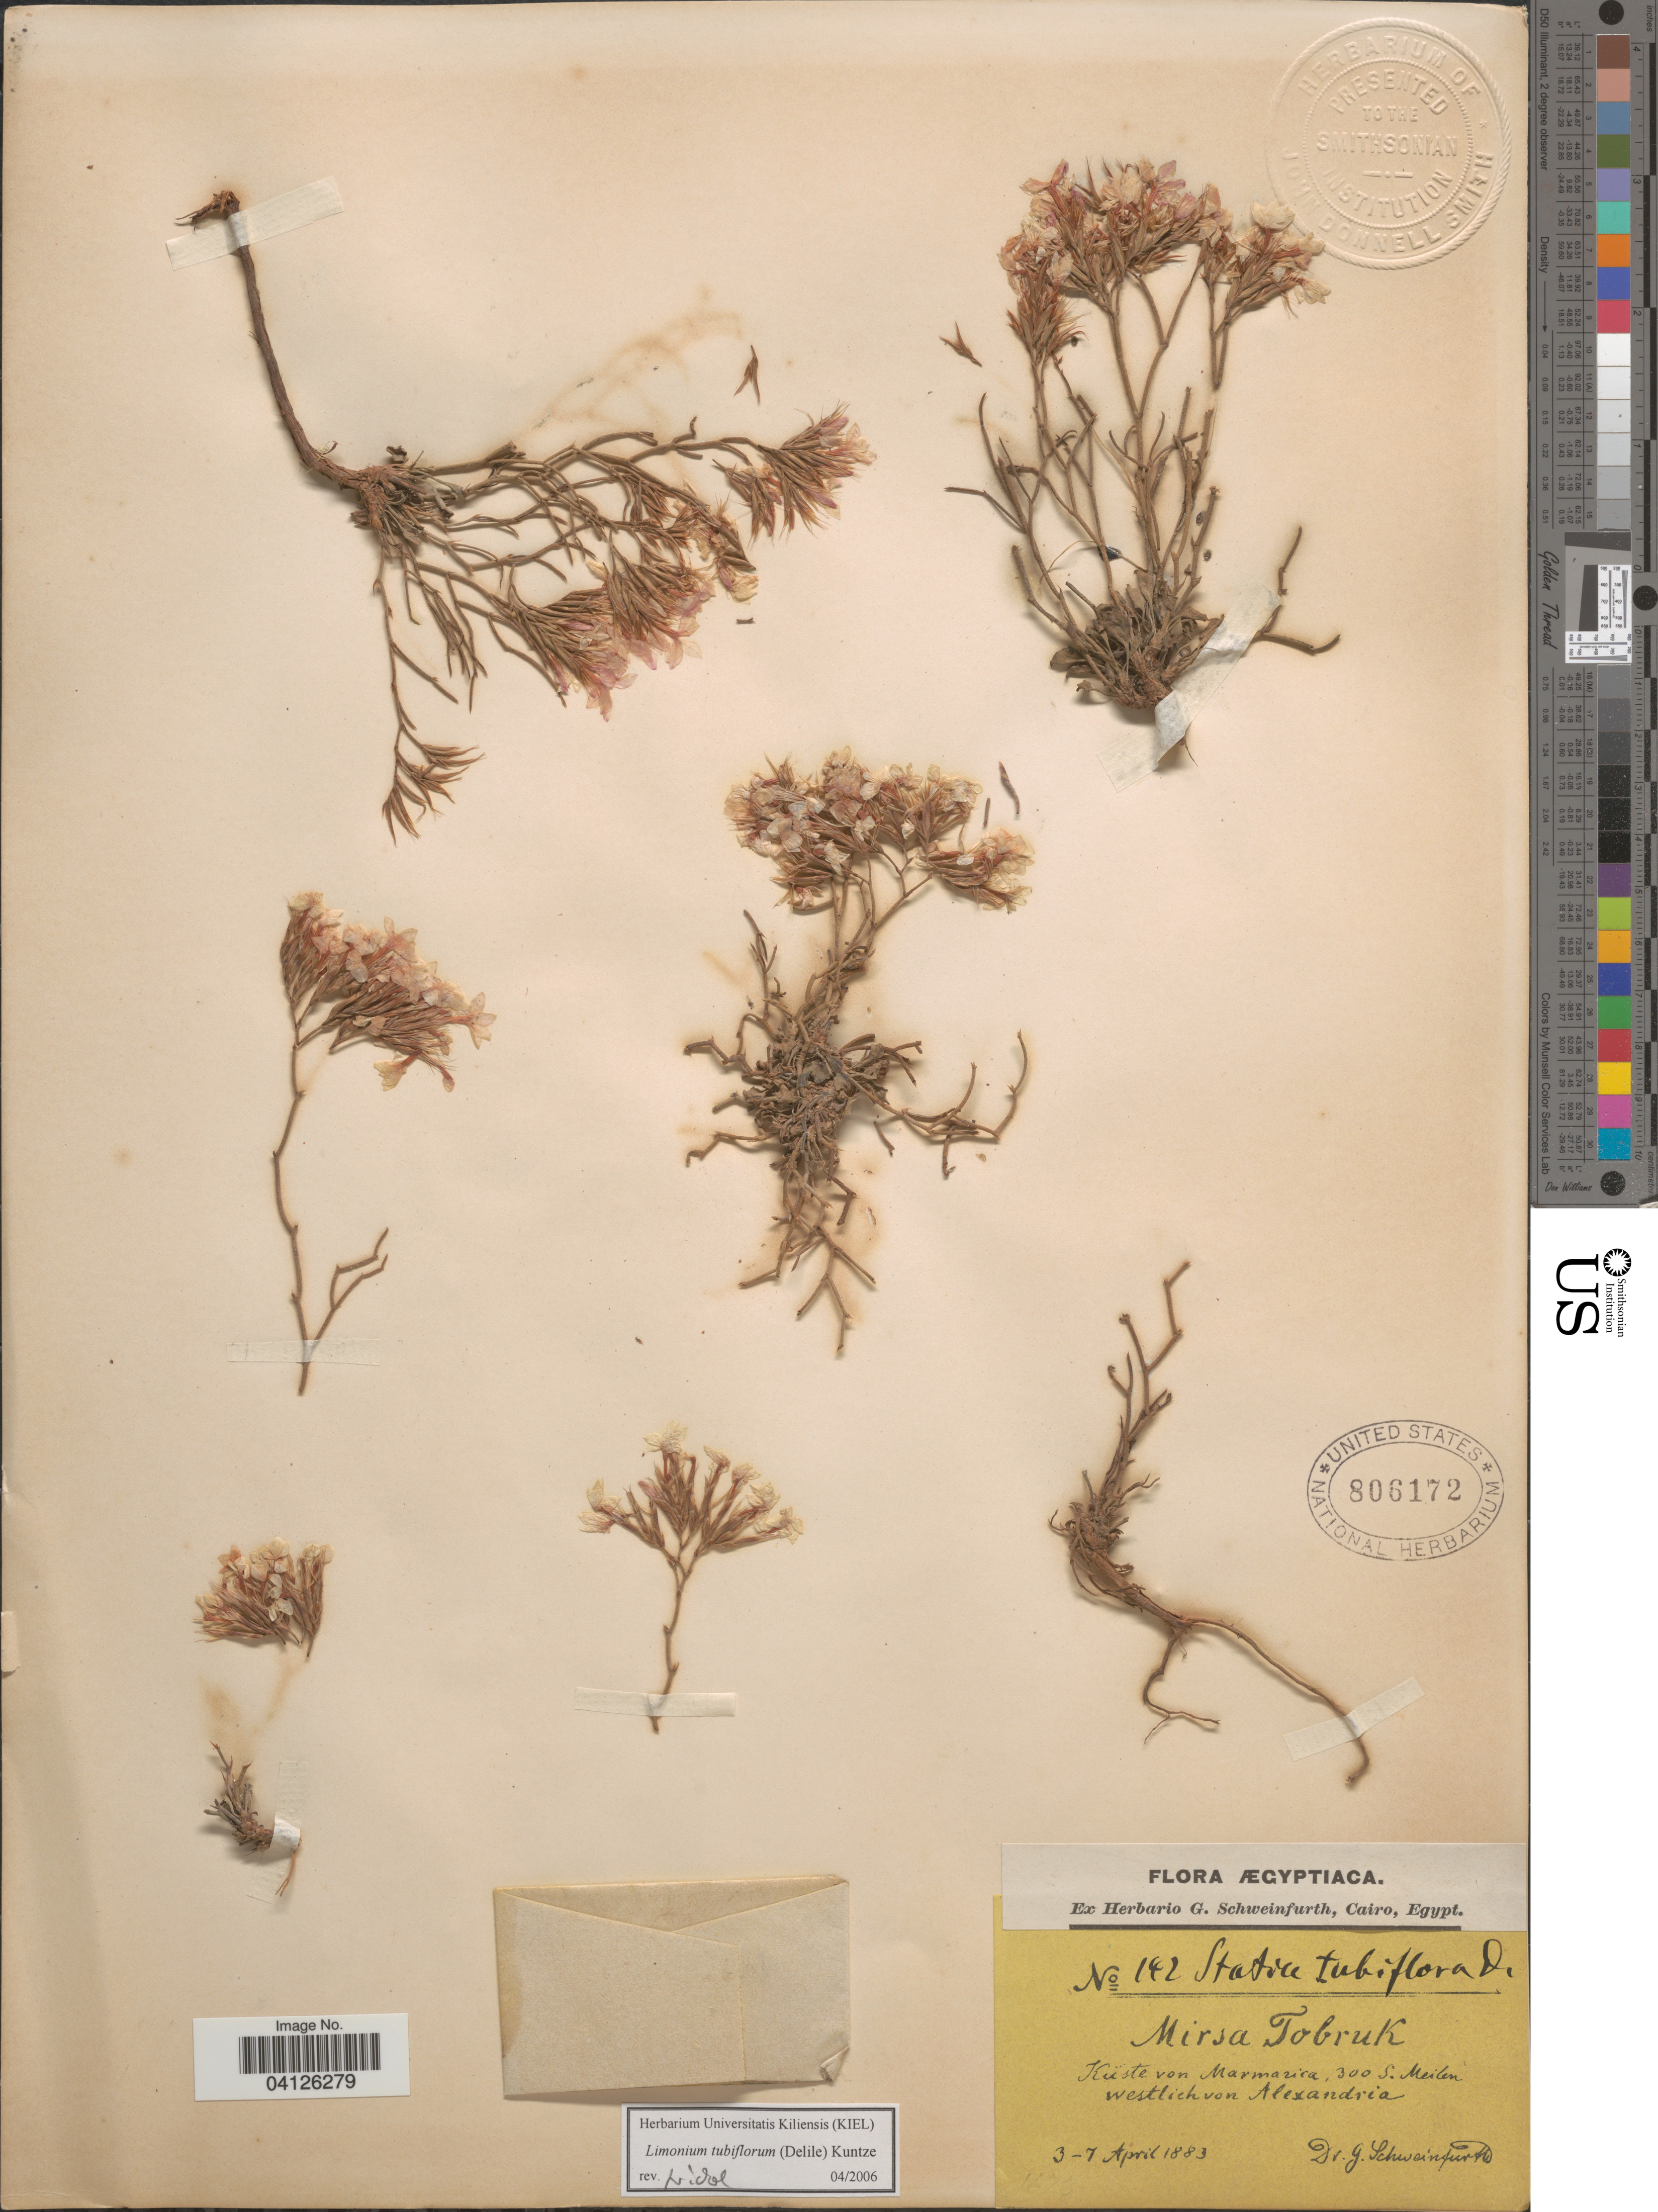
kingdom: Plantae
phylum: Tracheophyta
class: Magnoliopsida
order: Caryophyllales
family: Plumbaginaceae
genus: Limonium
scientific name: Limonium tubiflorum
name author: (Delile) Kuntze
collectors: G. A. Schweinfurth (herbarium)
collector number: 142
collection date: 1883-04-03/1883-04-07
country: Egypt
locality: Ægyptiaca. Küste von Marmarica, 300 S. Meilen westlich von Alexandria.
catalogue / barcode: US 806172